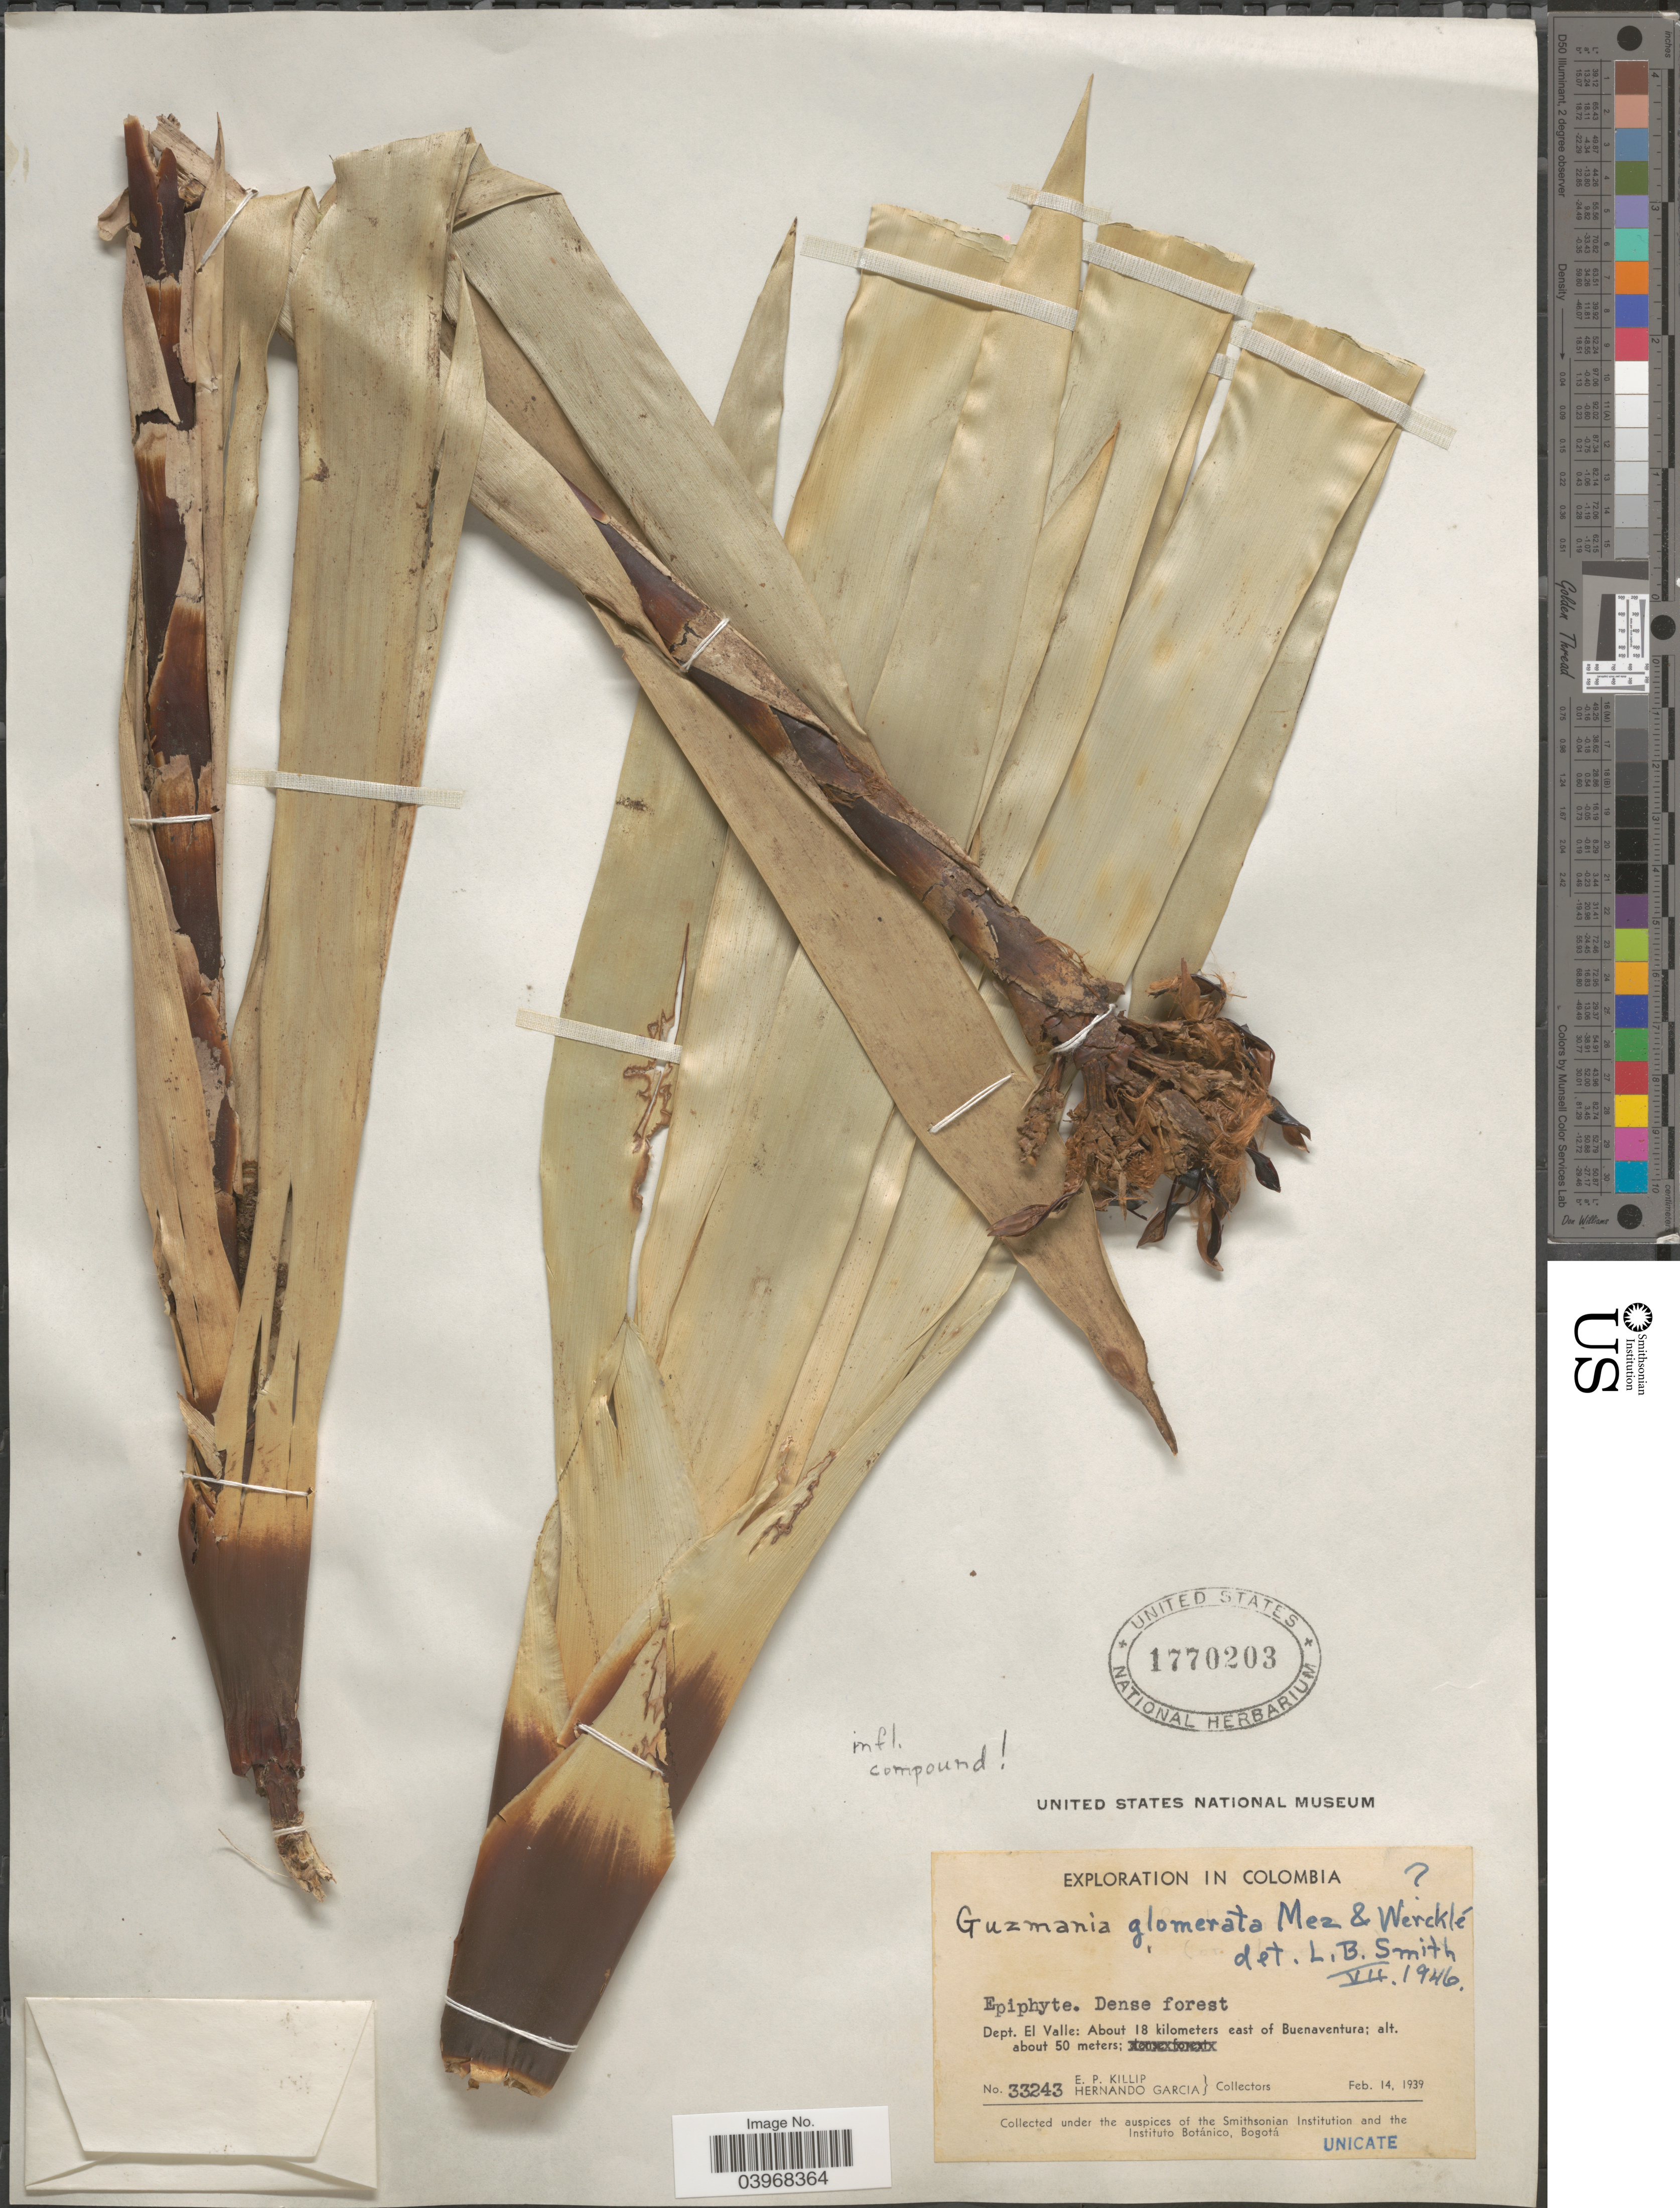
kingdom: Plantae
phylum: Tracheophyta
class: Liliopsida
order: Poales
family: Bromeliaceae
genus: Guzmania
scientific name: Guzmania glomerata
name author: Mez & Mez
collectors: E. P. Killip & H. Garcia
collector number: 33243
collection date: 1939-02-14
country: Colombia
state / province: Valle del Cauca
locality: Dept. El Valle: About 18 kilometers east of Buenaventura.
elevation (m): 50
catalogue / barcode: US 1770203